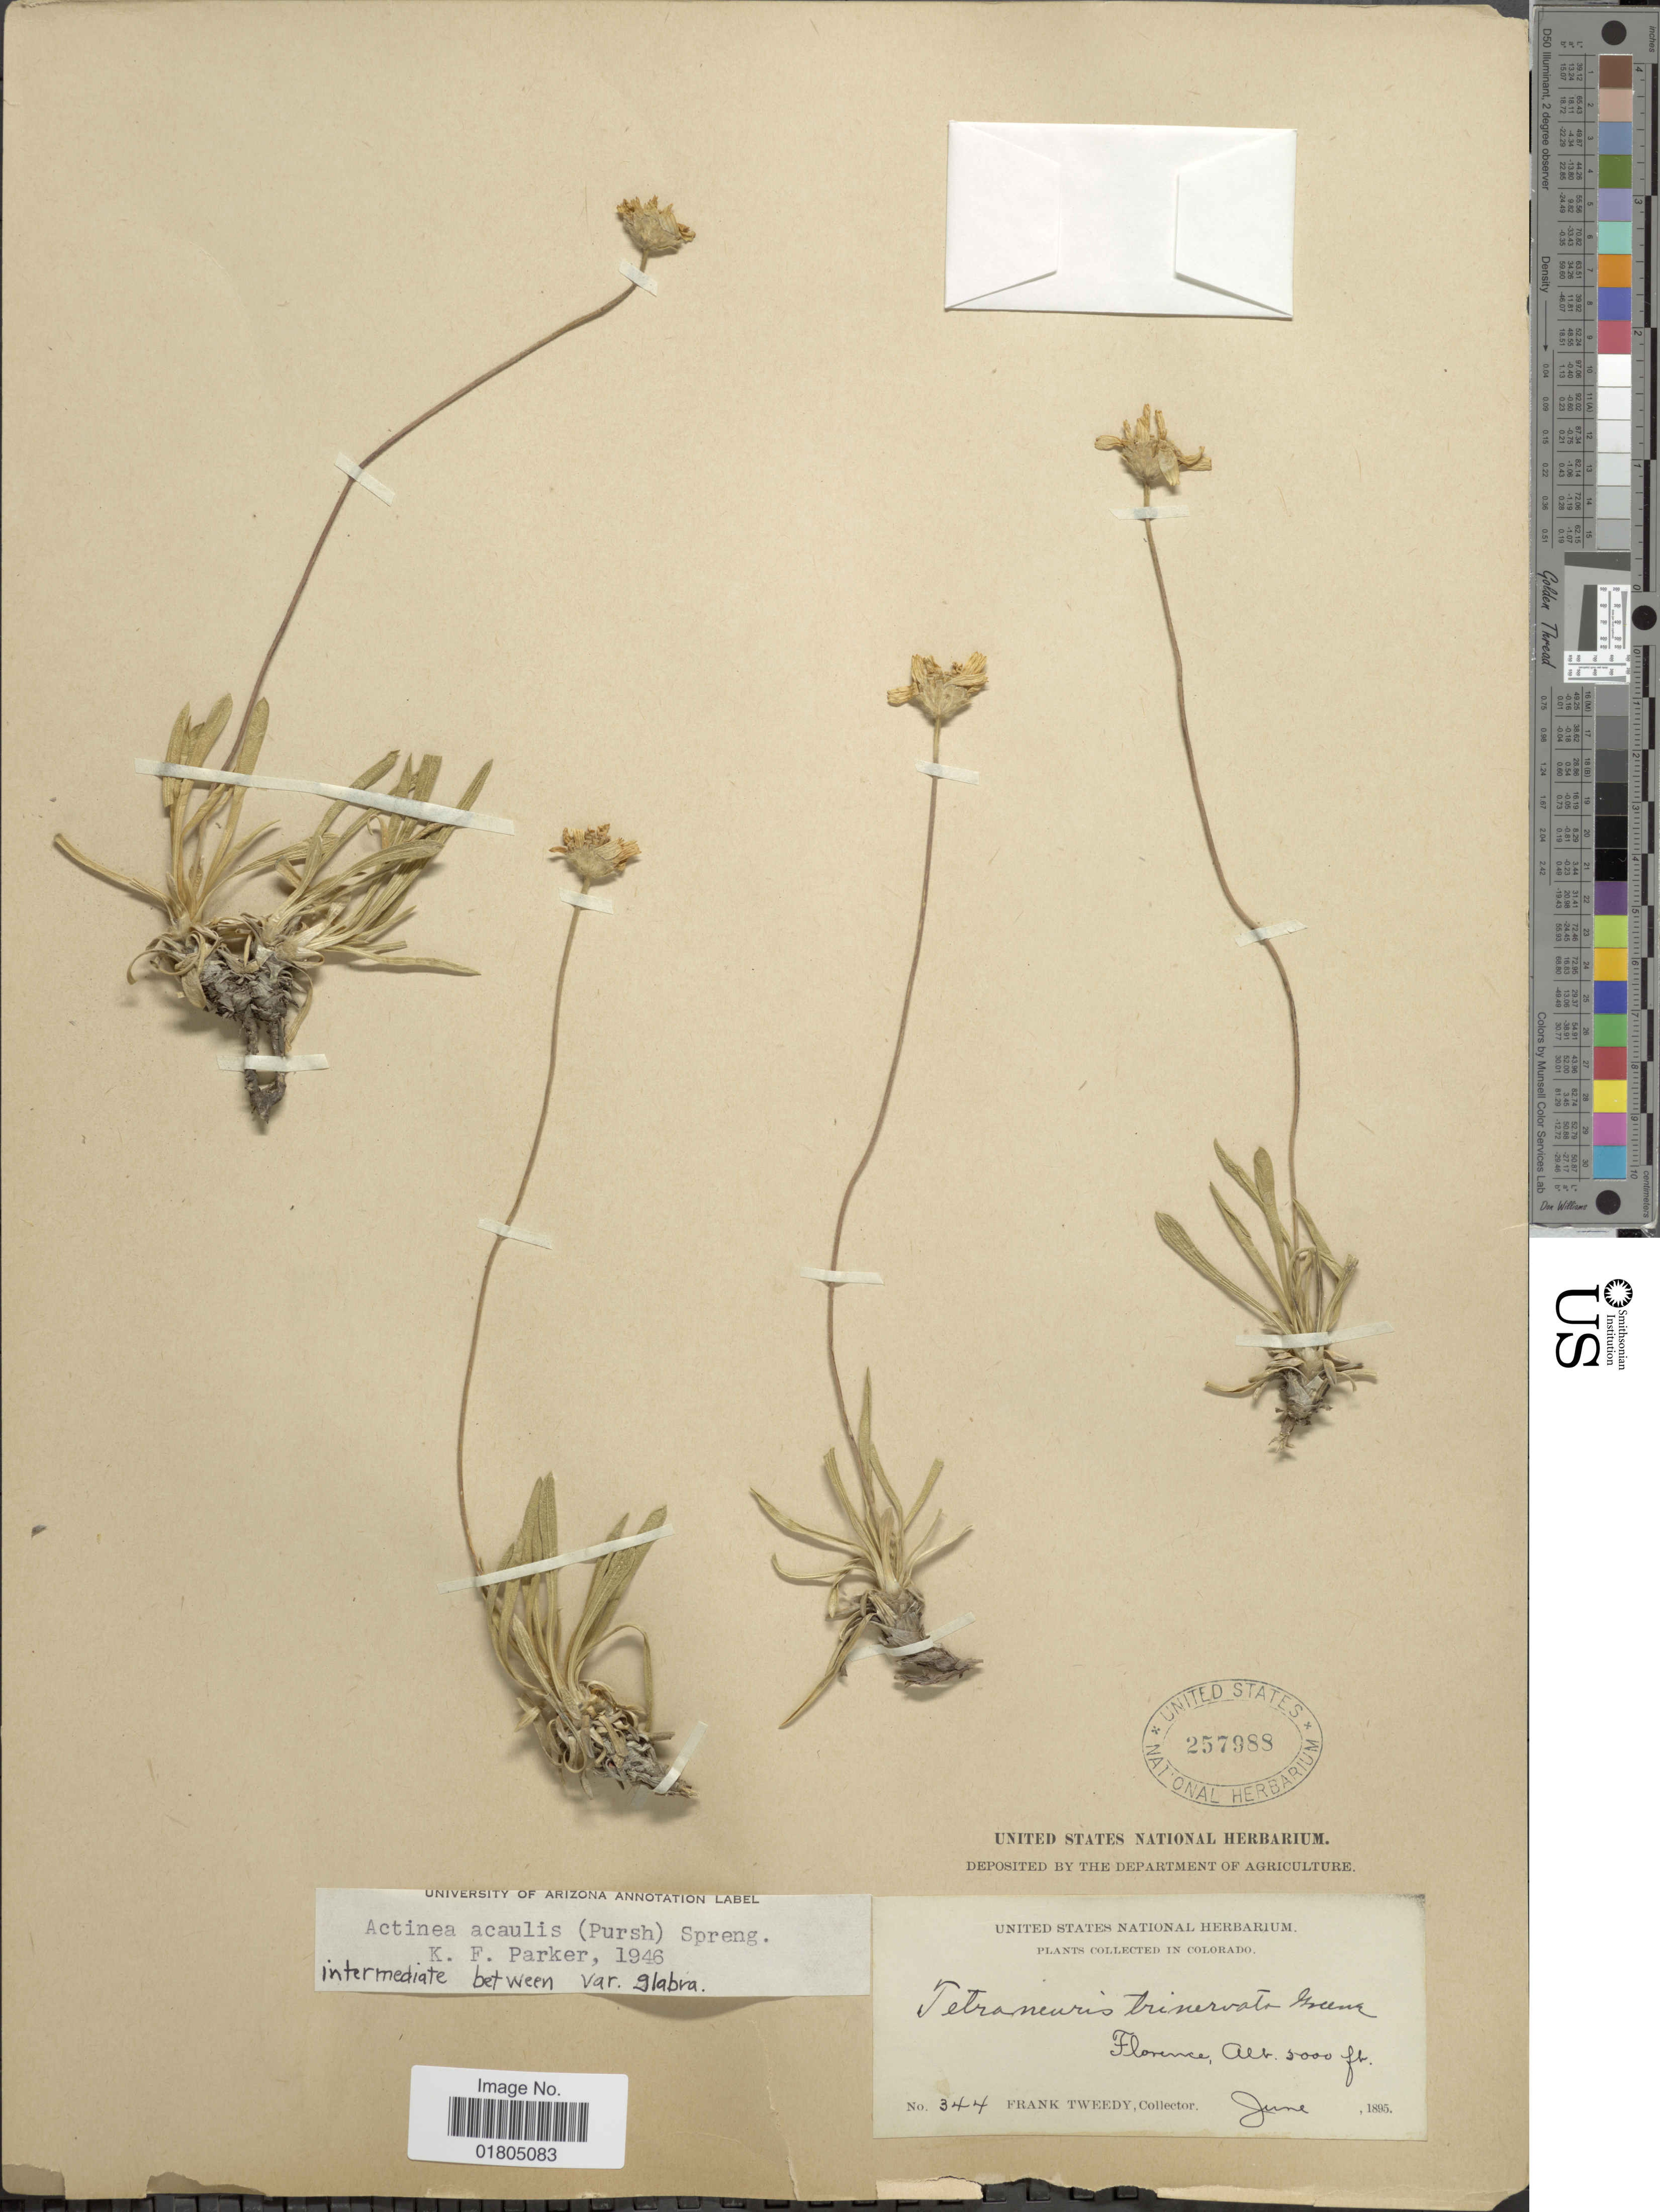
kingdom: Plantae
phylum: Tracheophyta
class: Magnoliopsida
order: Asterales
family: Asteraceae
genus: Actinea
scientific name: Actinea acaulis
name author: (Pursh) Spreng.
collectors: F. Tweedy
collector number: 344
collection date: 1895-06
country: United States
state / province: Colorado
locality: Florence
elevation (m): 1524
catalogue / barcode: US 257988